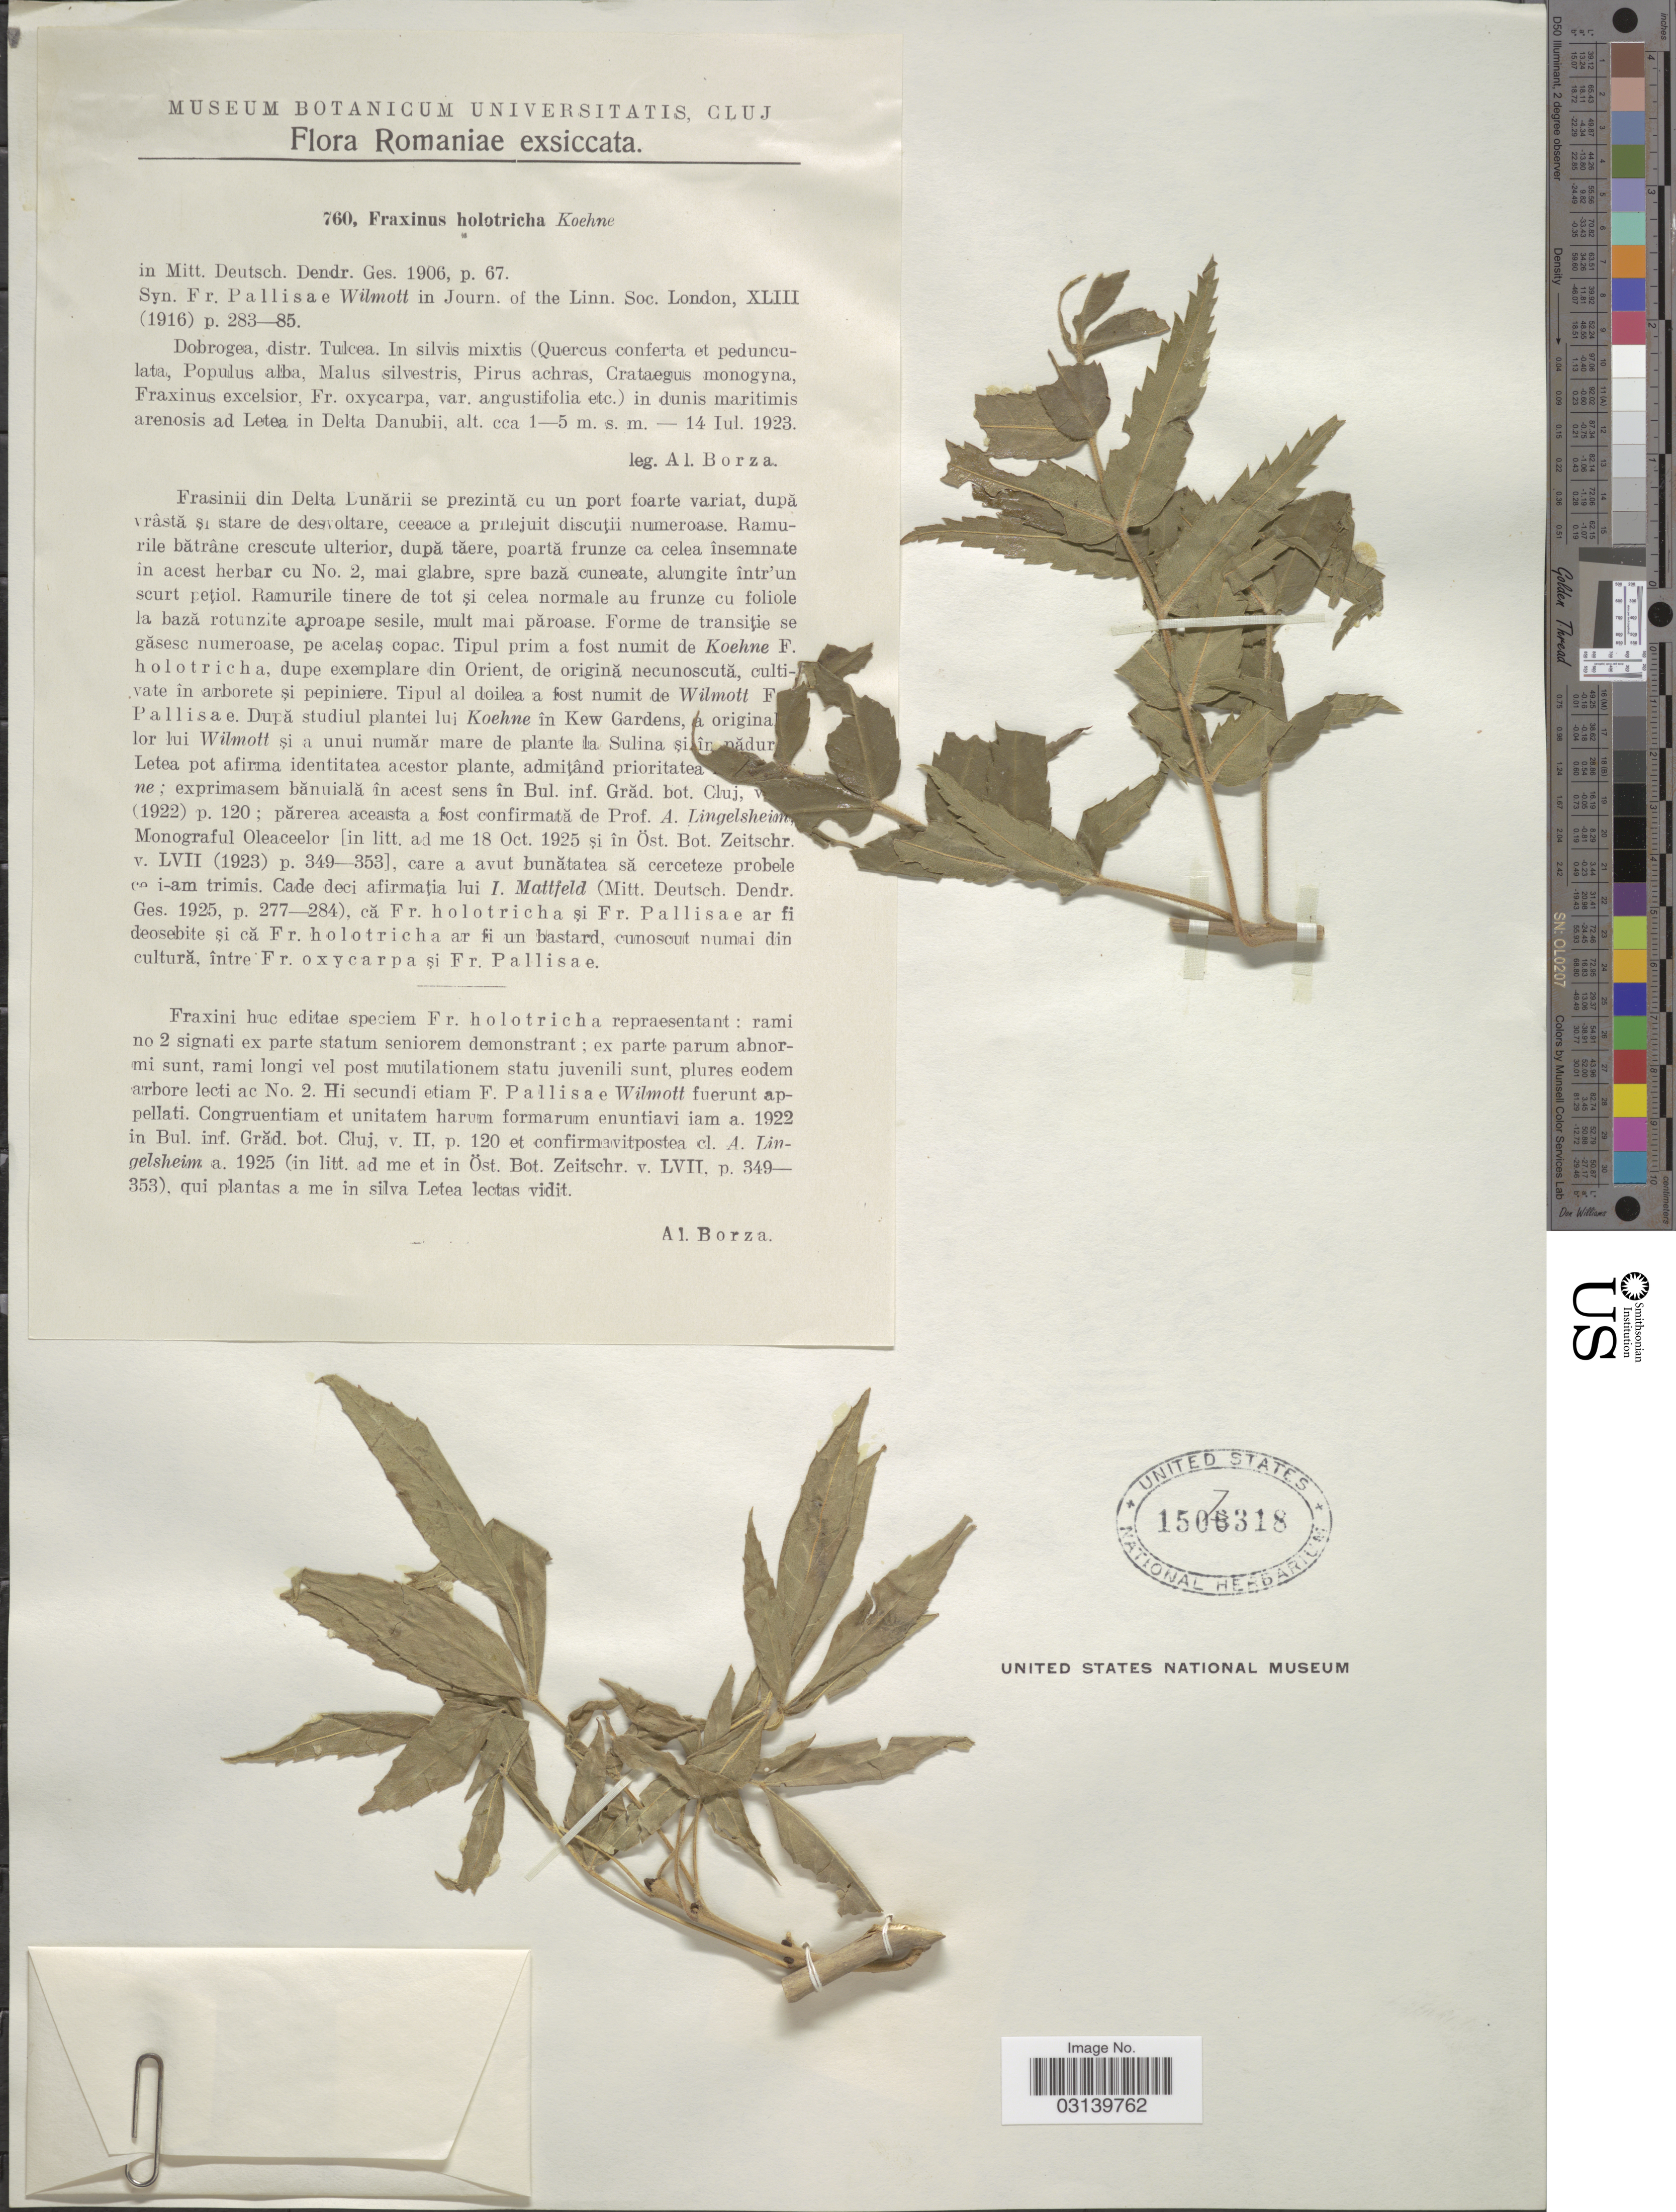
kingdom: Plantae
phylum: Tracheophyta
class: Magnoliopsida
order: Lamiales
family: Oleaceae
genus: Fraxinus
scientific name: Fraxinus holotricha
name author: Koehne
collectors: A. Borza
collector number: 760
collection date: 1923-07-14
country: Romania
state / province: Tulcea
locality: Dobrogea, distr. Tulcea. In silvis mixtis in dunis maritimis arenosis ad Letea in Delta Danubii.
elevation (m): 1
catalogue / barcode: US 1507318